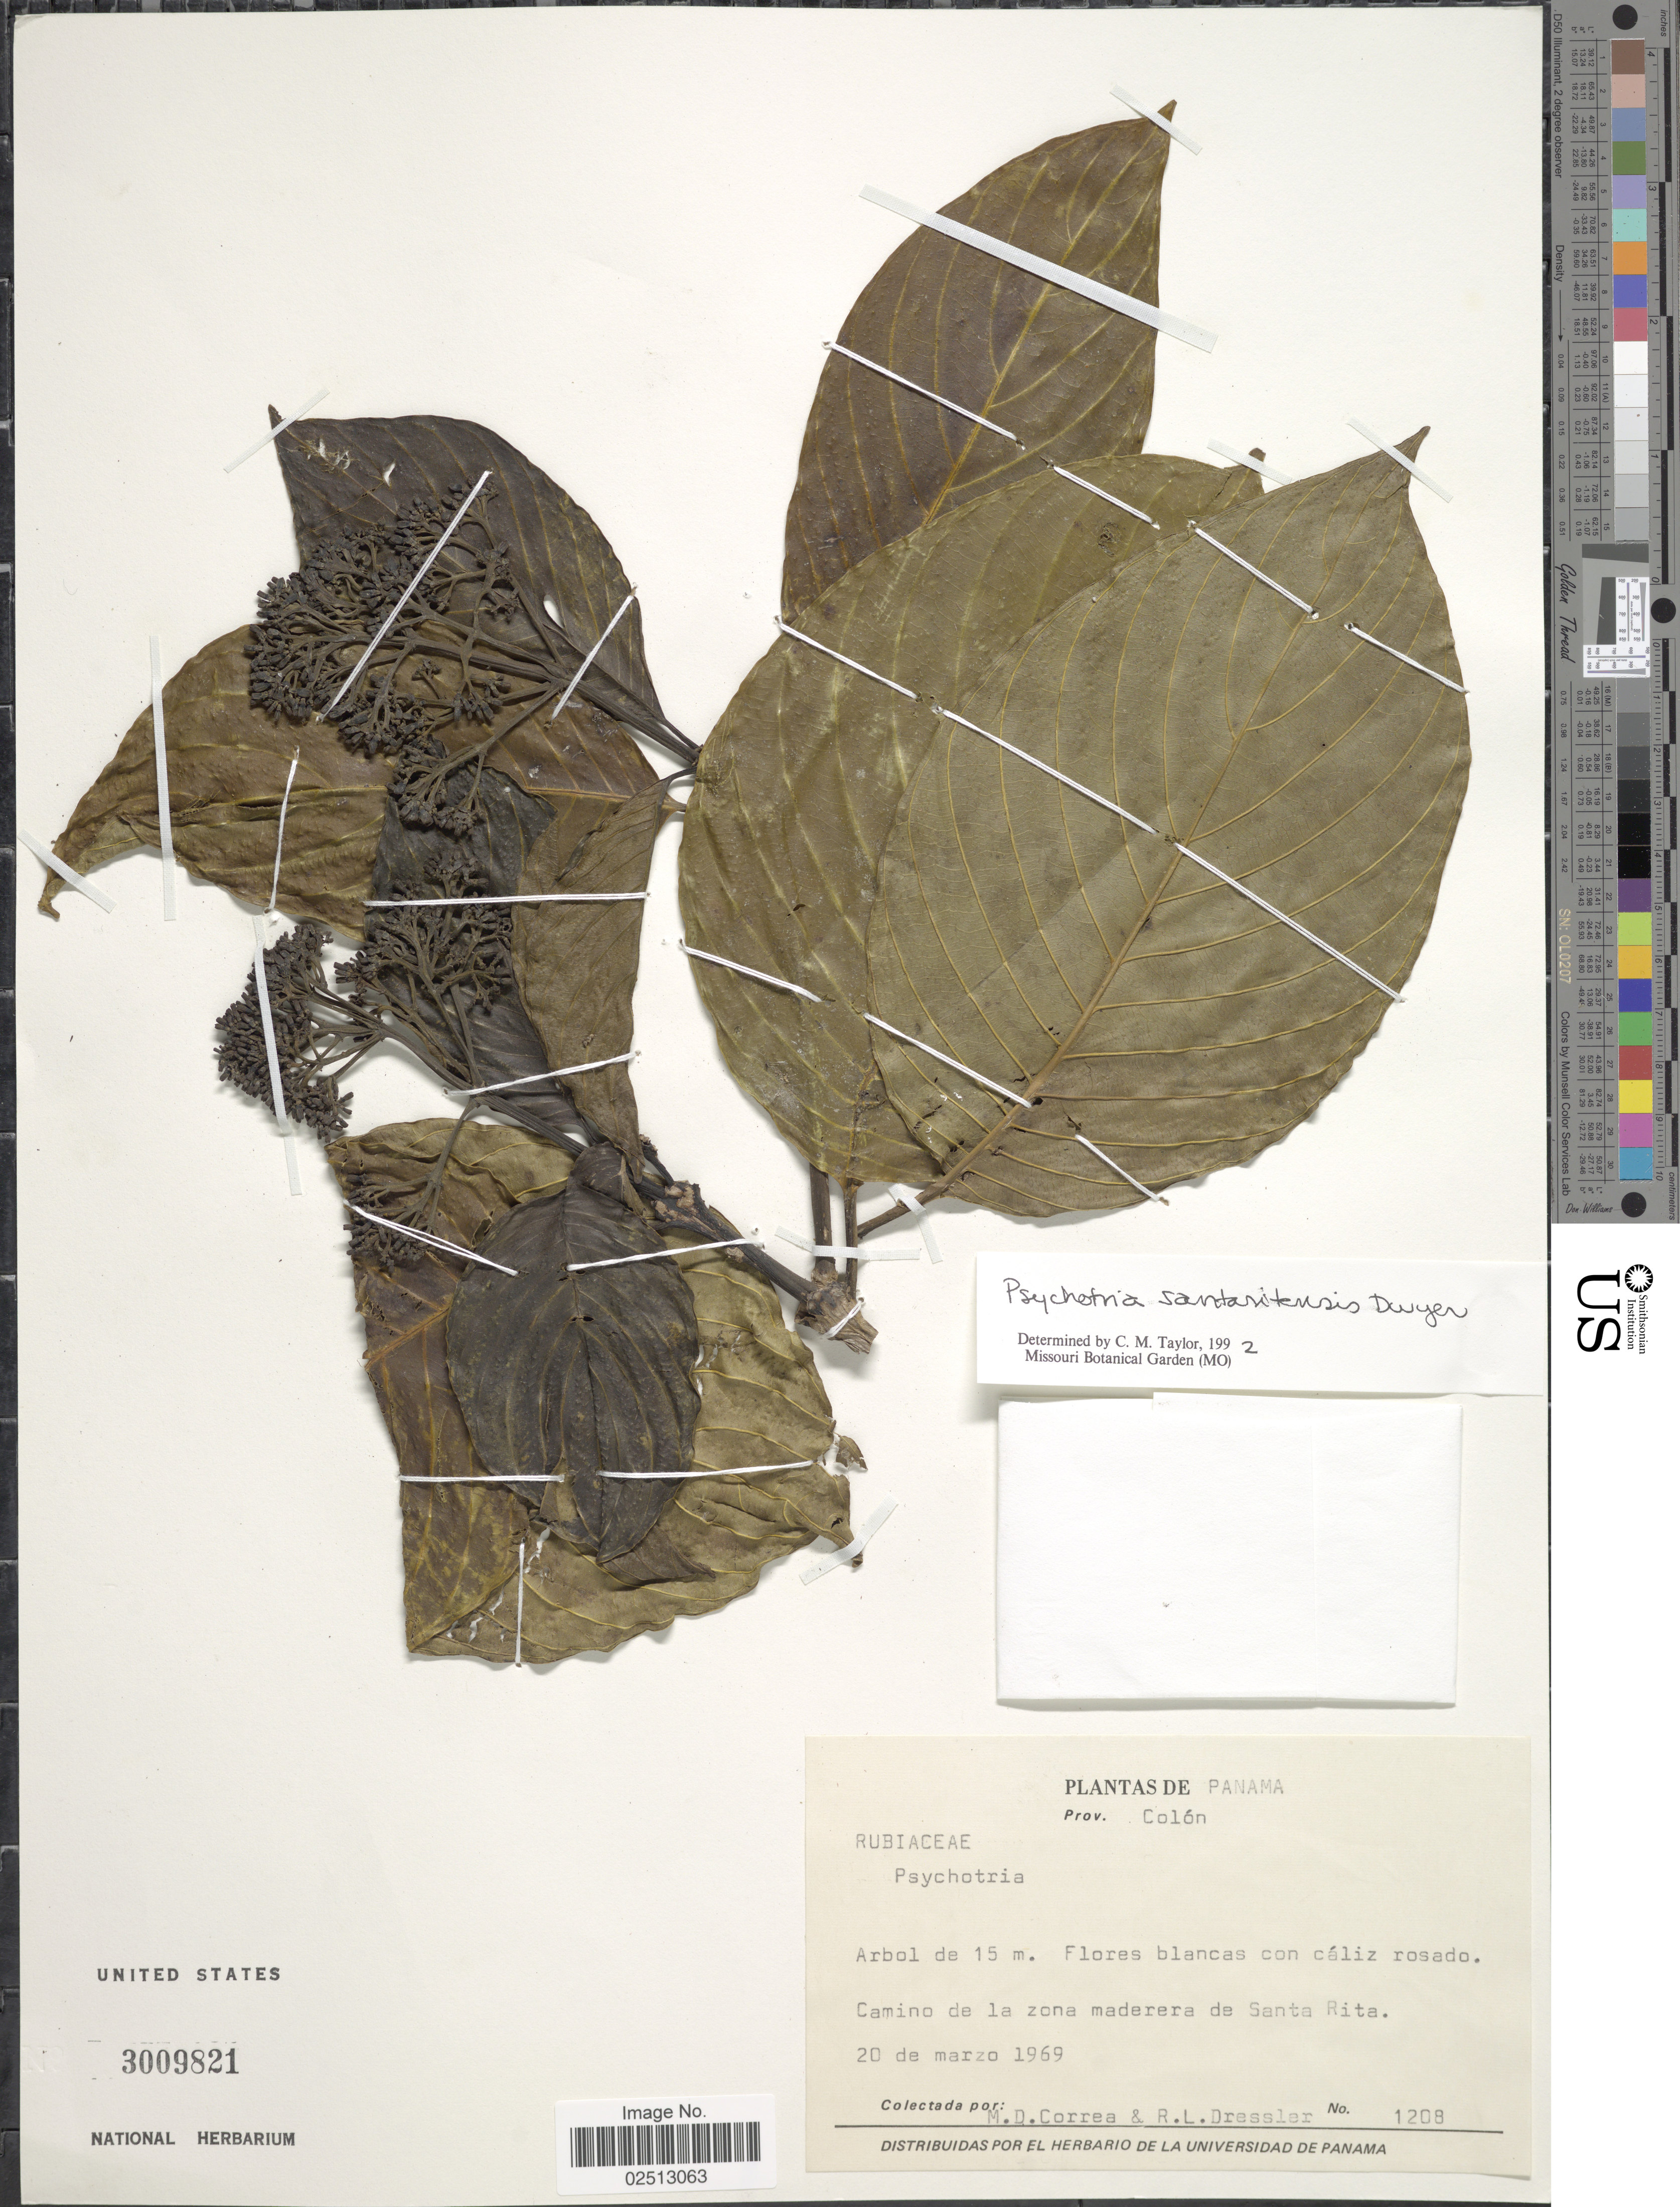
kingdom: Plantae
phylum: Tracheophyta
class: Magnoliopsida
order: Gentianales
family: Rubiaceae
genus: Psychotria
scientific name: Psychotria santaritensis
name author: Dwyer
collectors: M. D. Corrêa-A. & R. Dressler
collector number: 1208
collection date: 1969-03-20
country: Ecuador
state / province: Colón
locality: Prov, Colon. Camino de la zona maderera de Santa Rita.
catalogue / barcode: US 3009821